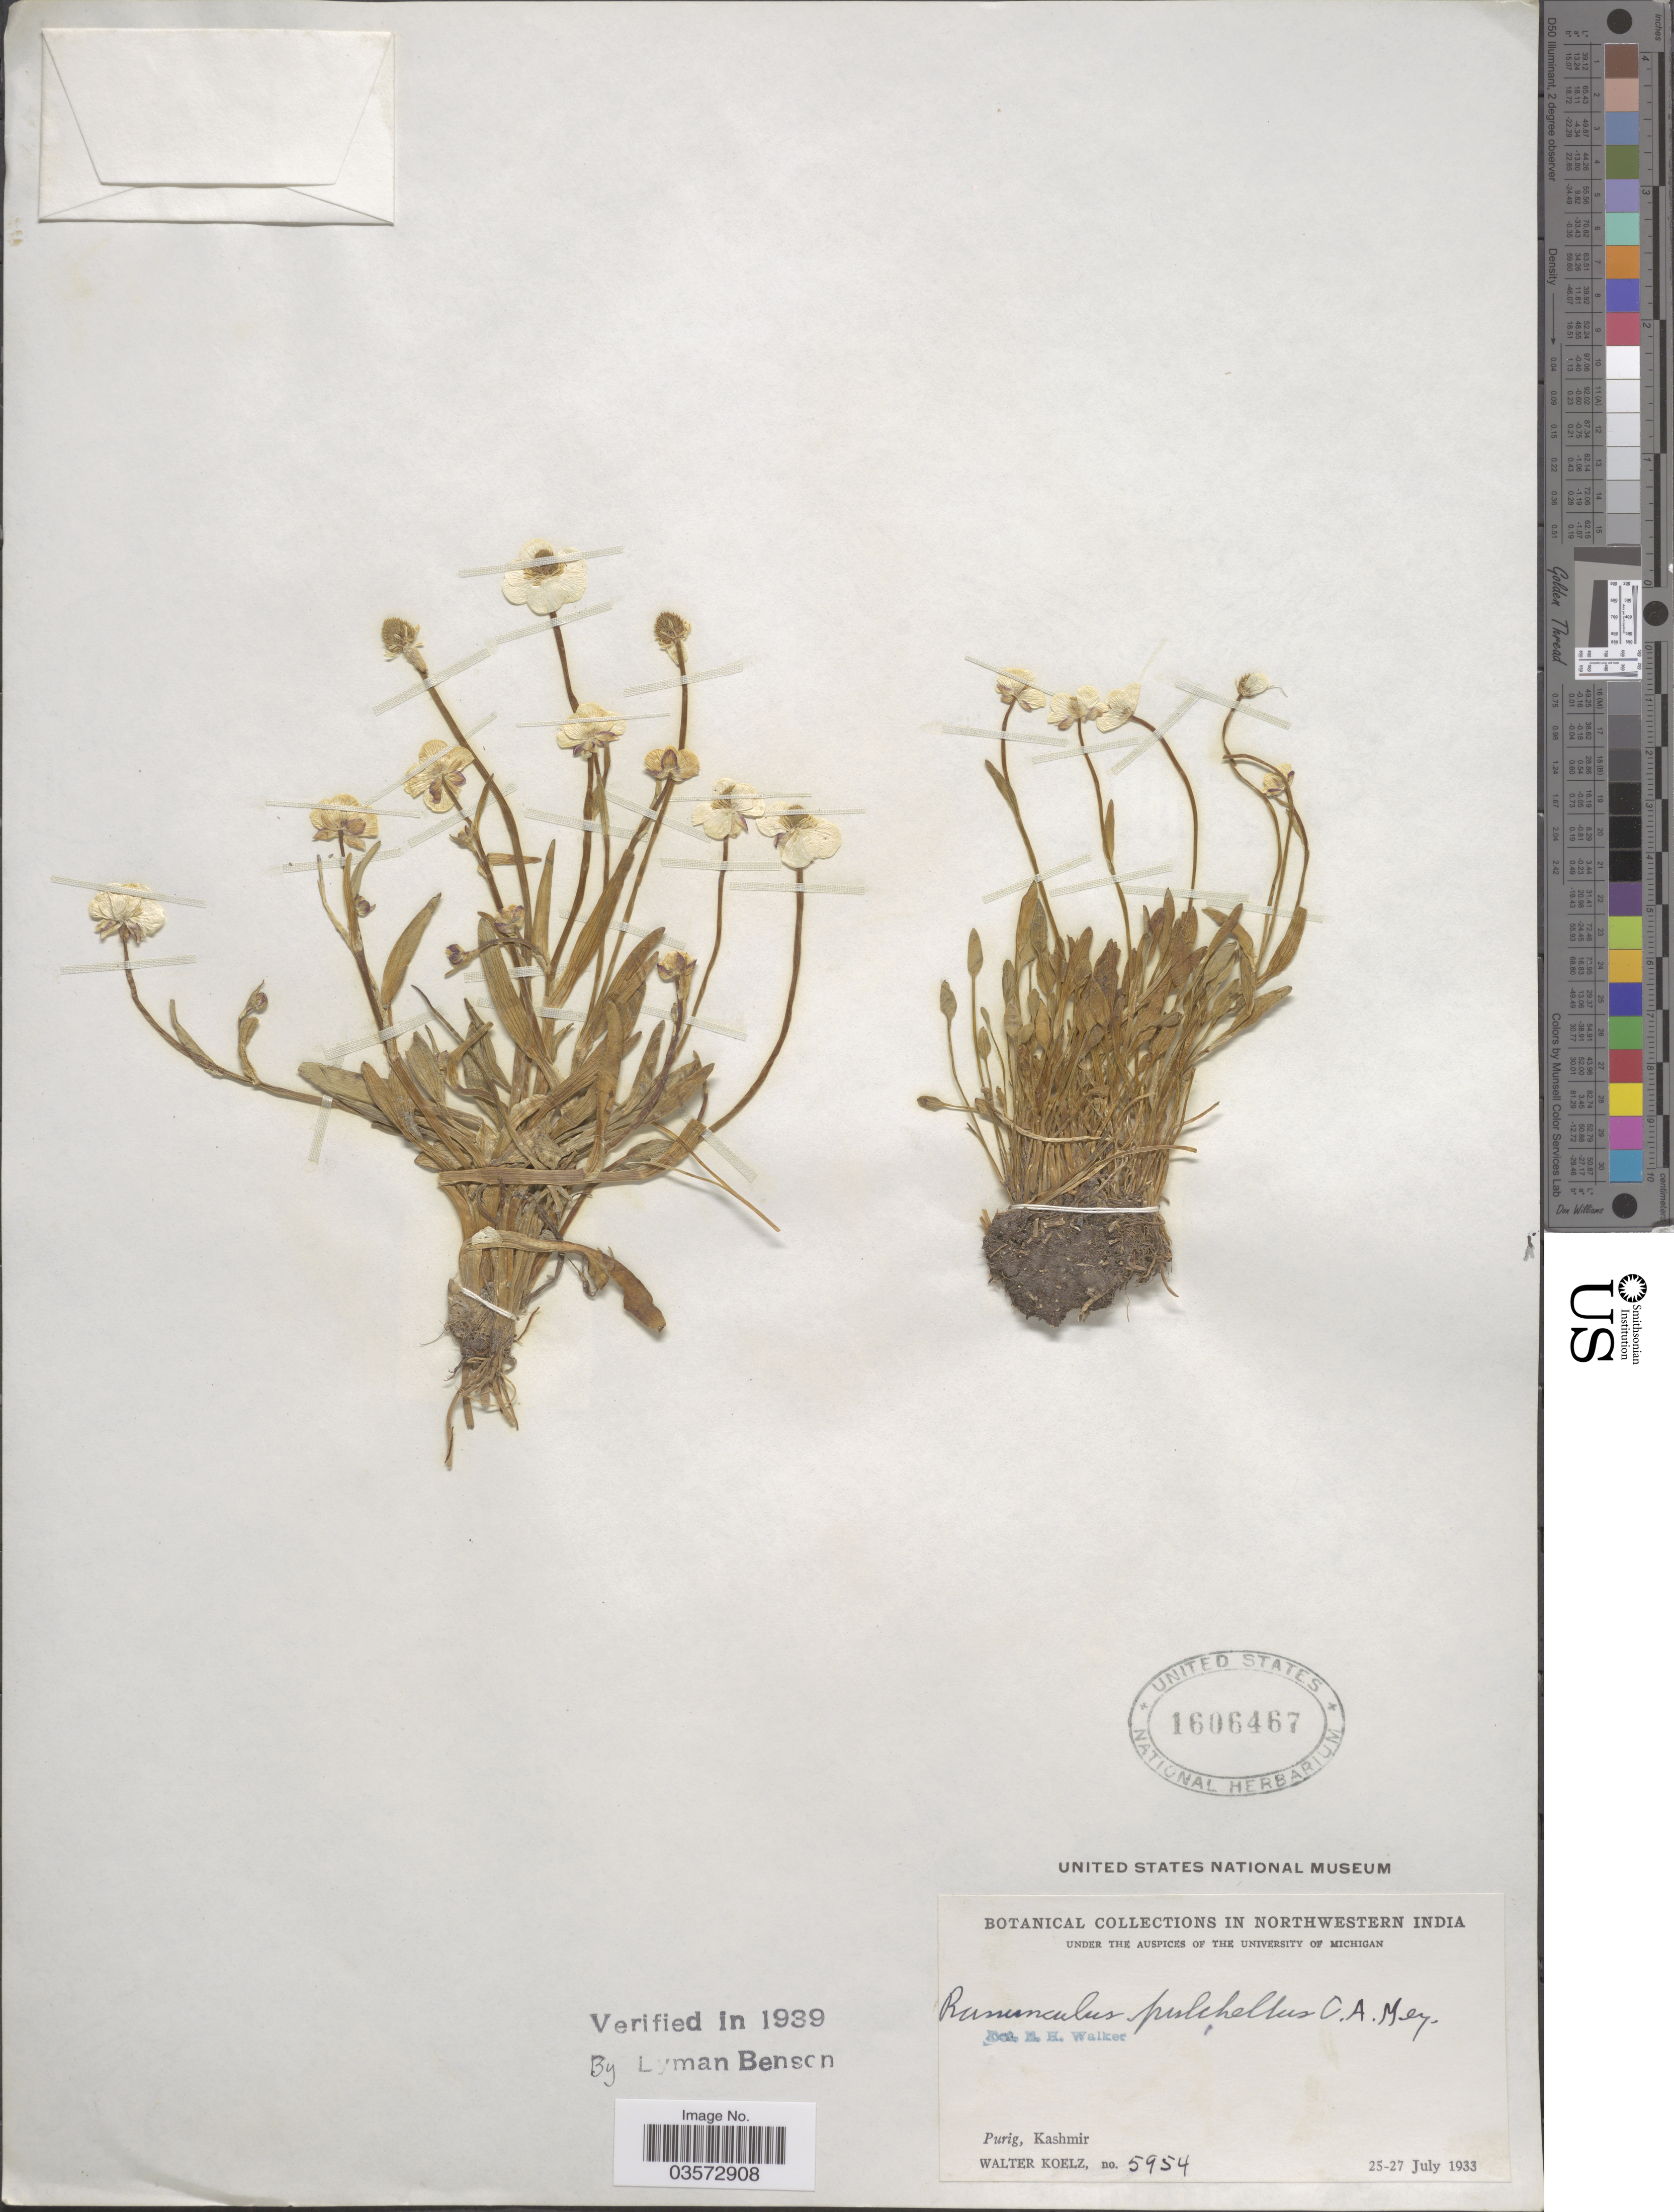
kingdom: Plantae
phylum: Tracheophyta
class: Magnoliopsida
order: Ranunculales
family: Ranunculaceae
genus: Ranunculus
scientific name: Ranunculus pulchellus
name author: Ledeb. ex Spreng.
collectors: W. N. Koelz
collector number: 5954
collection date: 1933-07-25/1933-07-27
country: India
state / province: Jammu and Kashmir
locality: Northwestern India. Purig, Kashmir.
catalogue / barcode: US 1606467